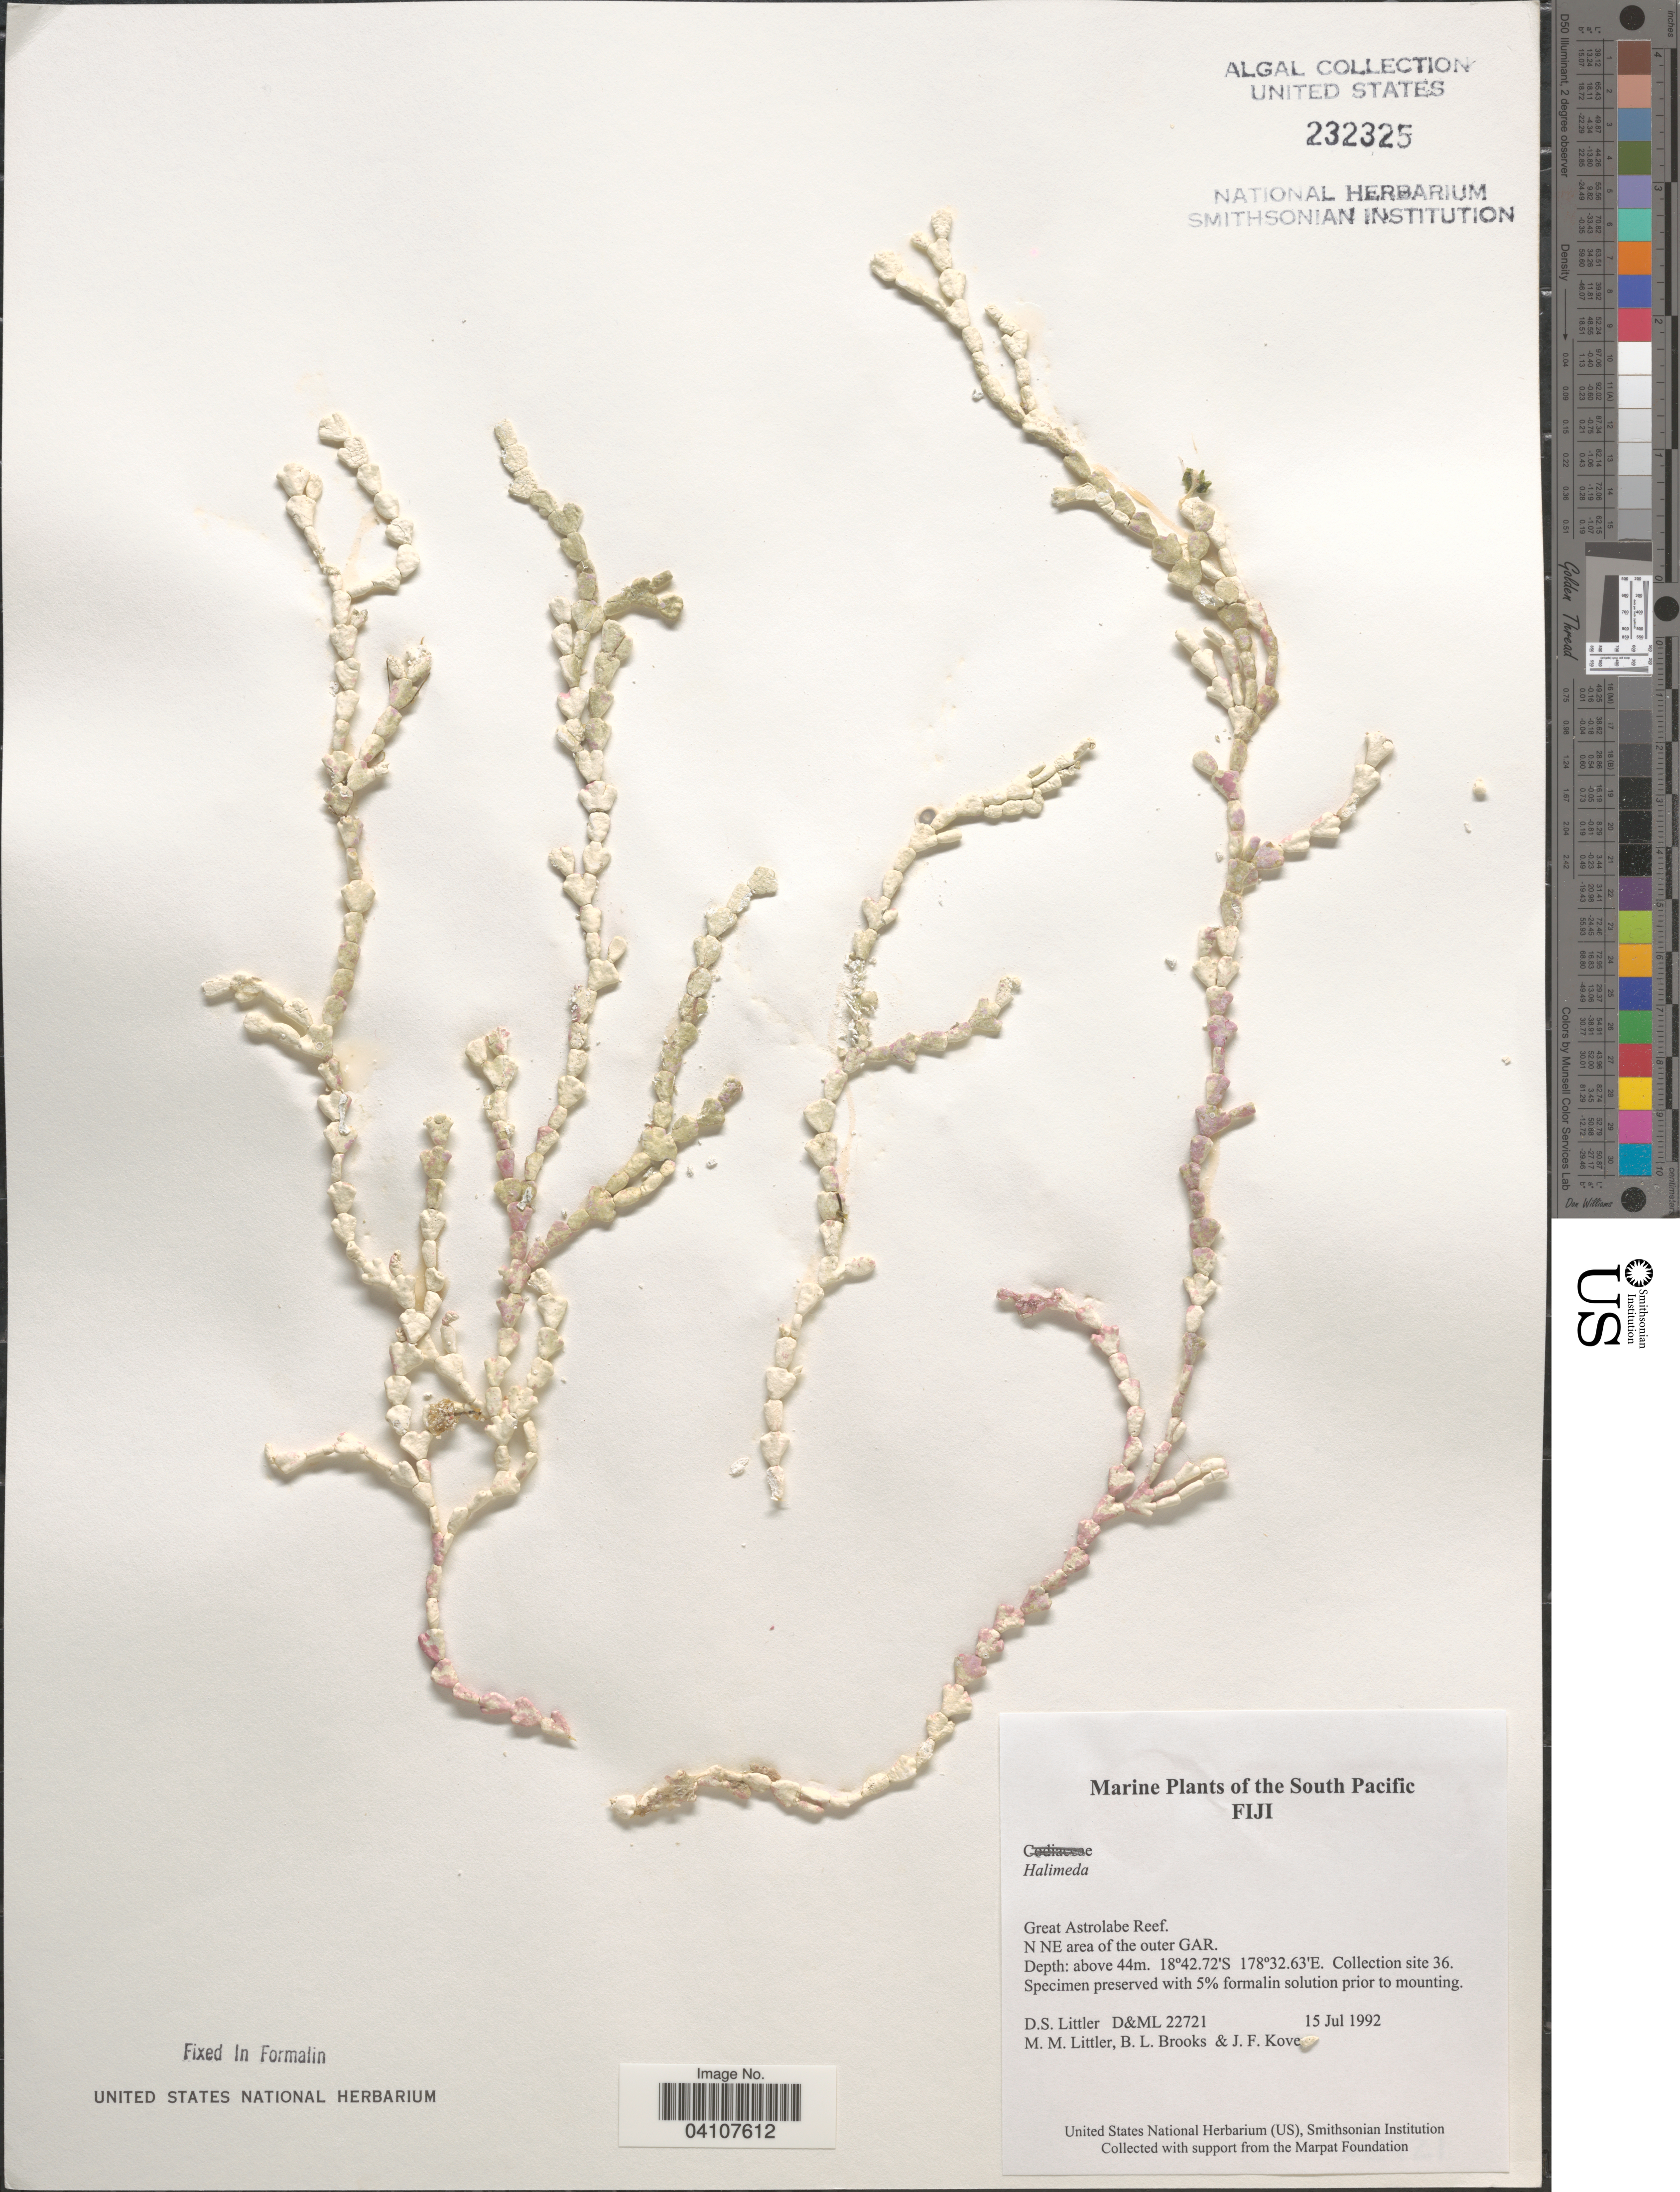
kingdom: Plantae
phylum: Chlorophyta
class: Ulvophyceae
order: Bryopsidales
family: Halimedaceae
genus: Halimeda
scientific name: Halimeda sp.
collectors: D. S. Littler, B. Brooks & J. Koven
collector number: D&ML22721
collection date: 1992-07-15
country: Fiji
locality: South Pacific. Great Astrolabe Reef. N NE area of the outer GAR. Collection site 36.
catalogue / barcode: US 232325